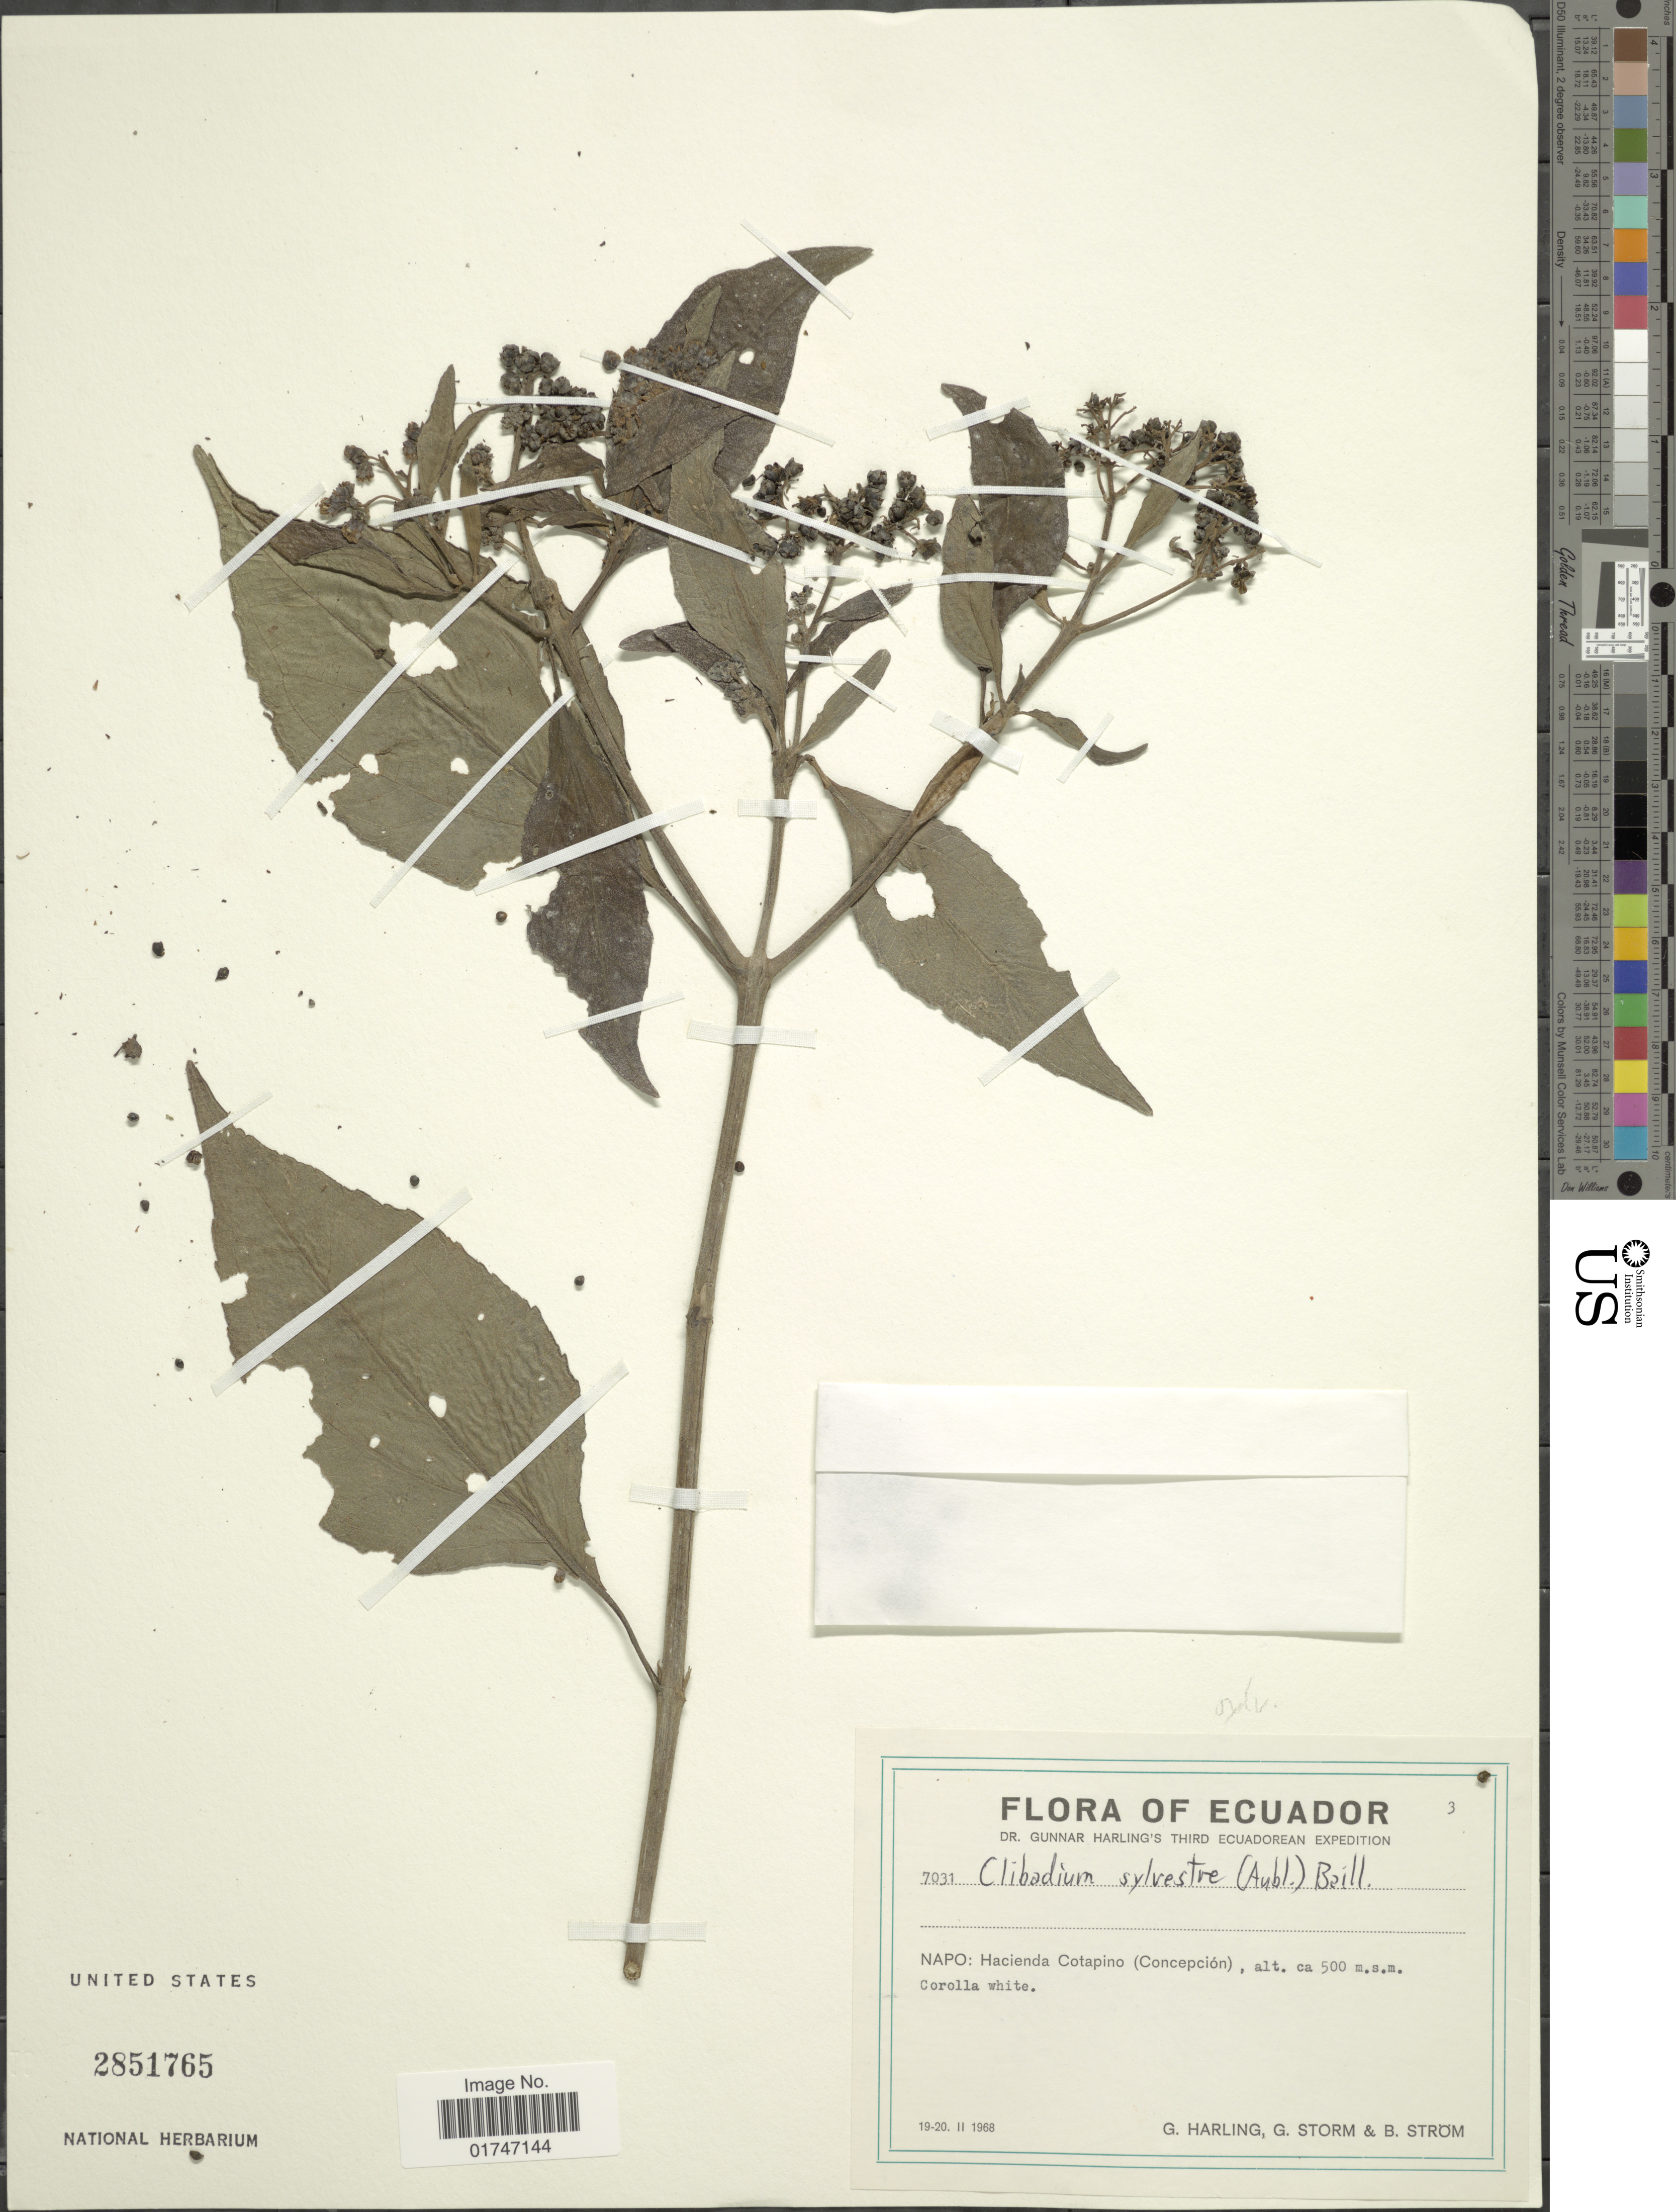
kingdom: Plantae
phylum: Tracheophyta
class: Magnoliopsida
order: Asterales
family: Asteraceae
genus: Clibadium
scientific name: Clibadium sylvestre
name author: (Aubl.) Baill.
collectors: G. Harling, G. Storm & B. Ström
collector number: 7031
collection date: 1968-02-19/1968-02-20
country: Ecuador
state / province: Napo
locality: Napo: Hacienda Cotapino (Concepción)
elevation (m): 500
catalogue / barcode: US 2851765